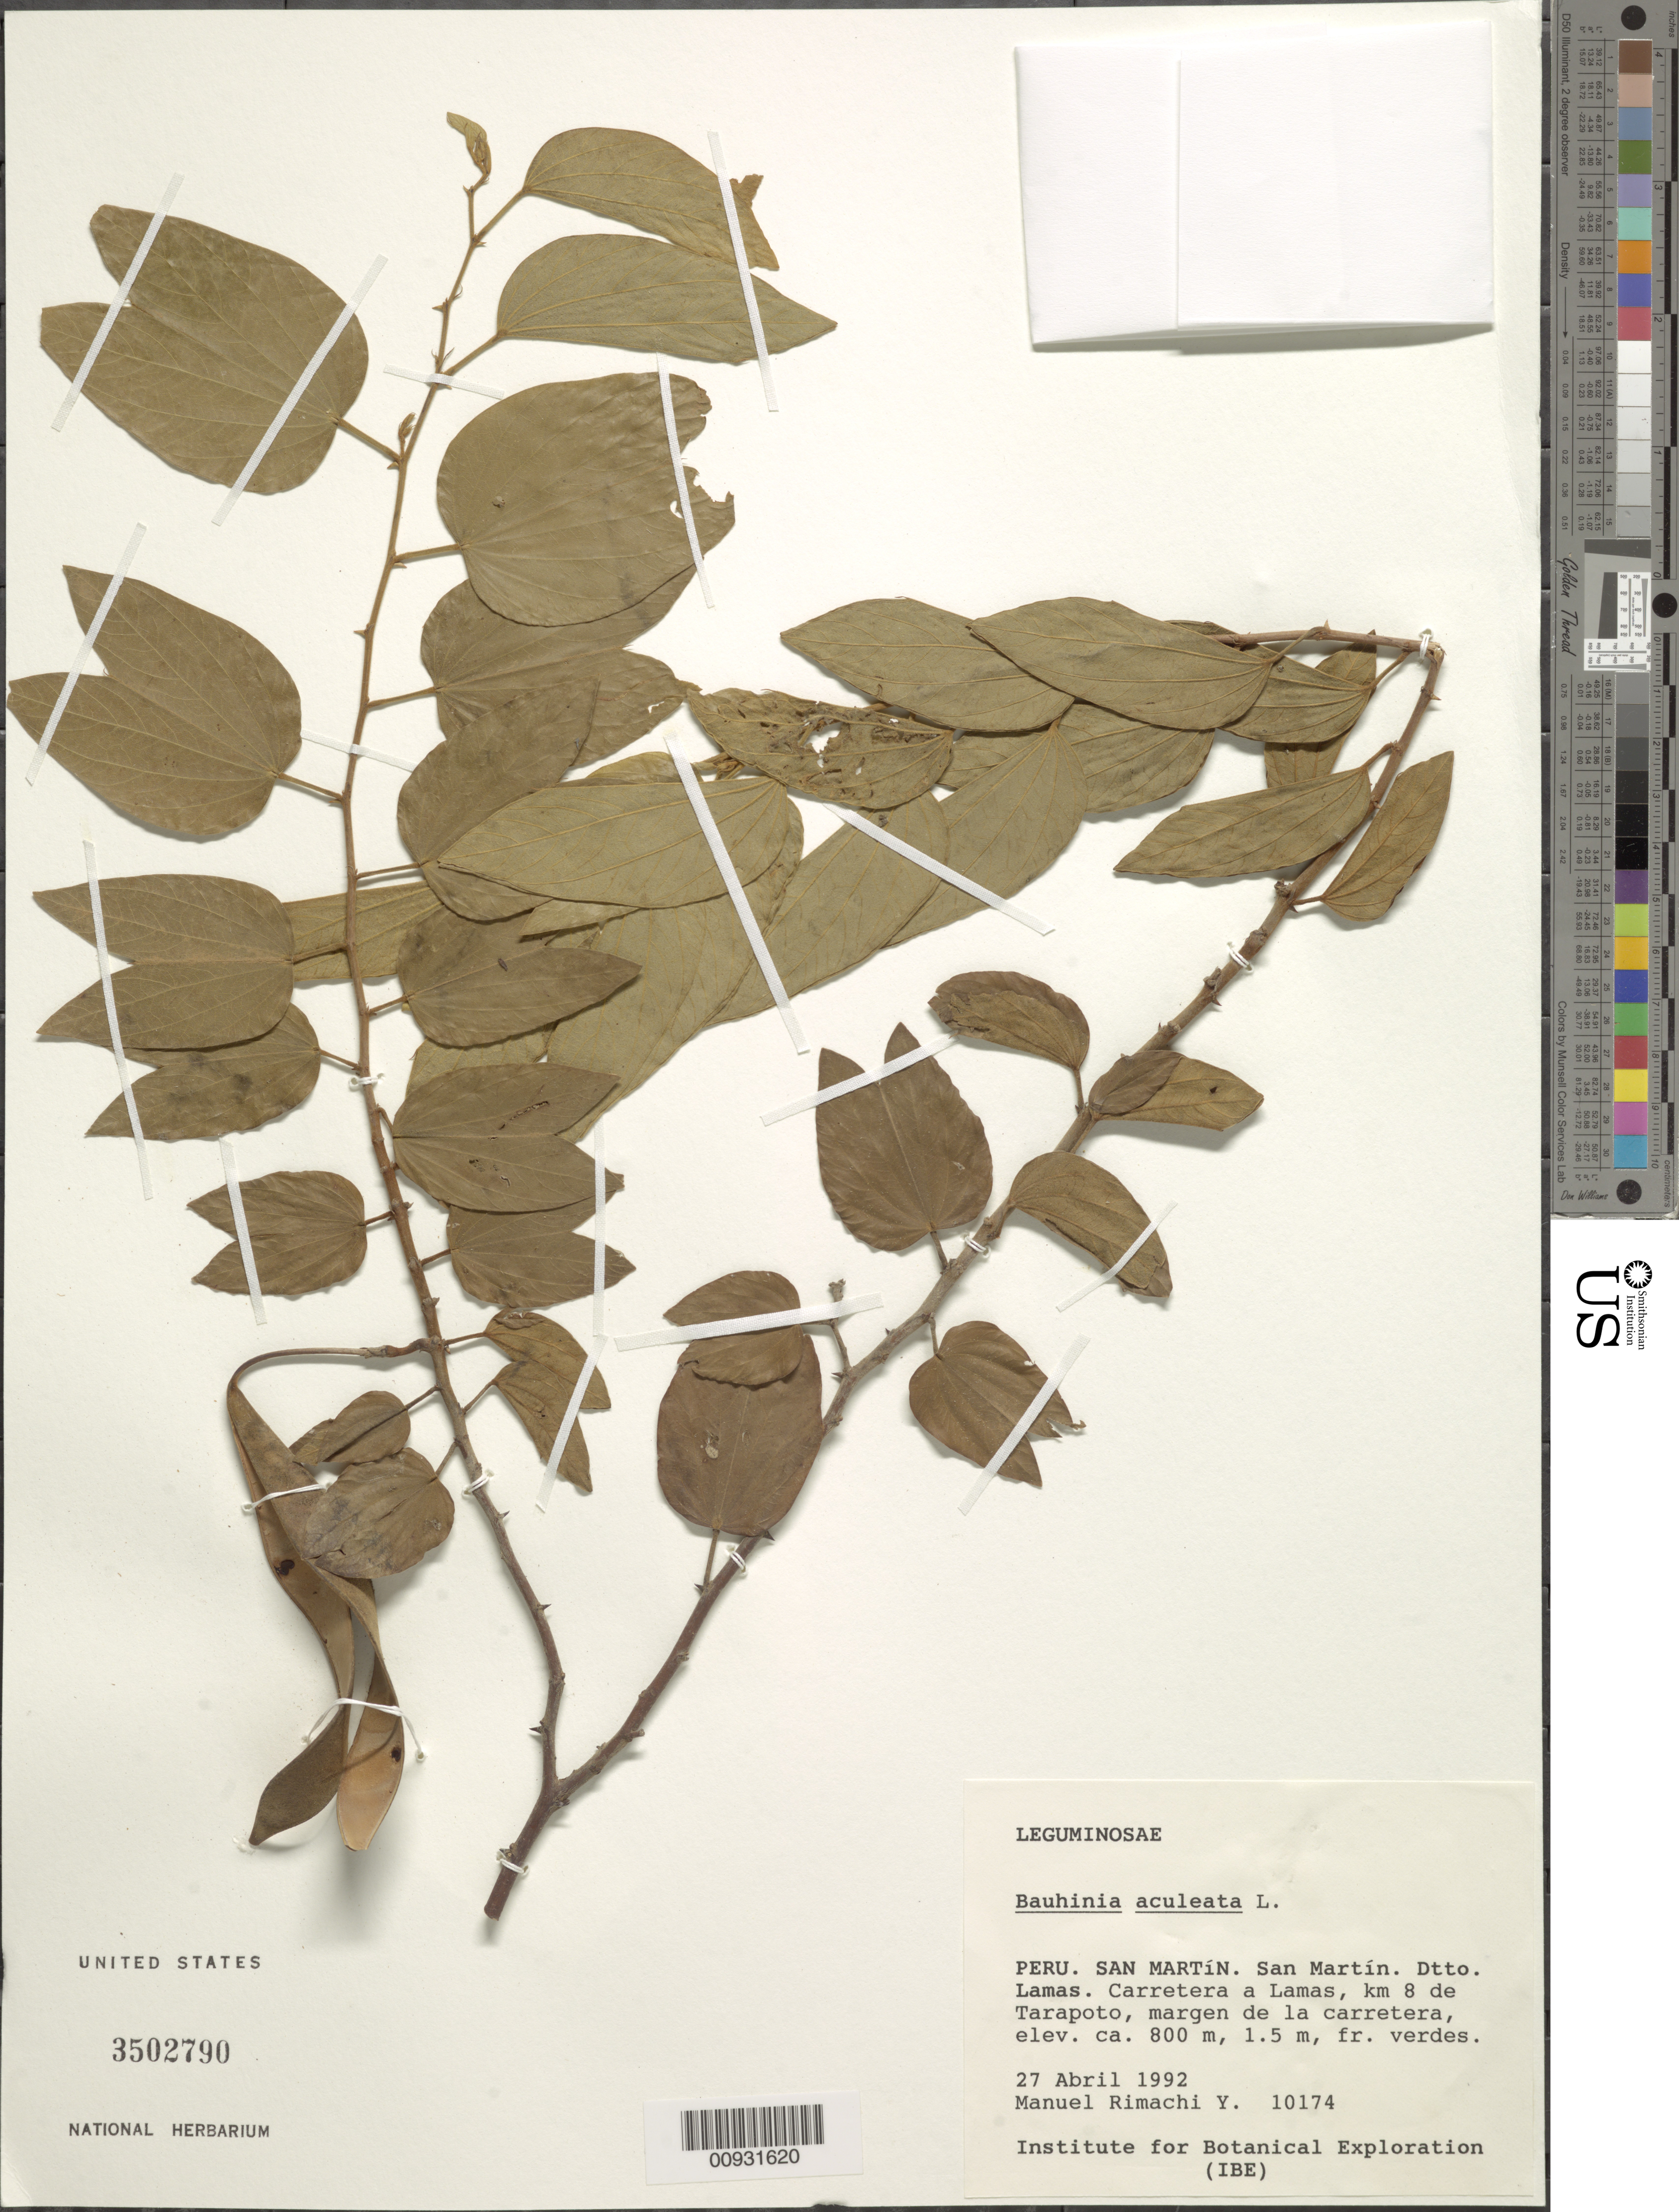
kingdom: Plantae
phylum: Tracheophyta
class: Magnoliopsida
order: Fabales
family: Fabaceae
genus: Bauhinia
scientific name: Bauhinia aculeata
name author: L.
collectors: M. Rimachi Y.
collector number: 10174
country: Peru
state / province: San Martín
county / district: San Martín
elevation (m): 800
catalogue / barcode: US 3502790